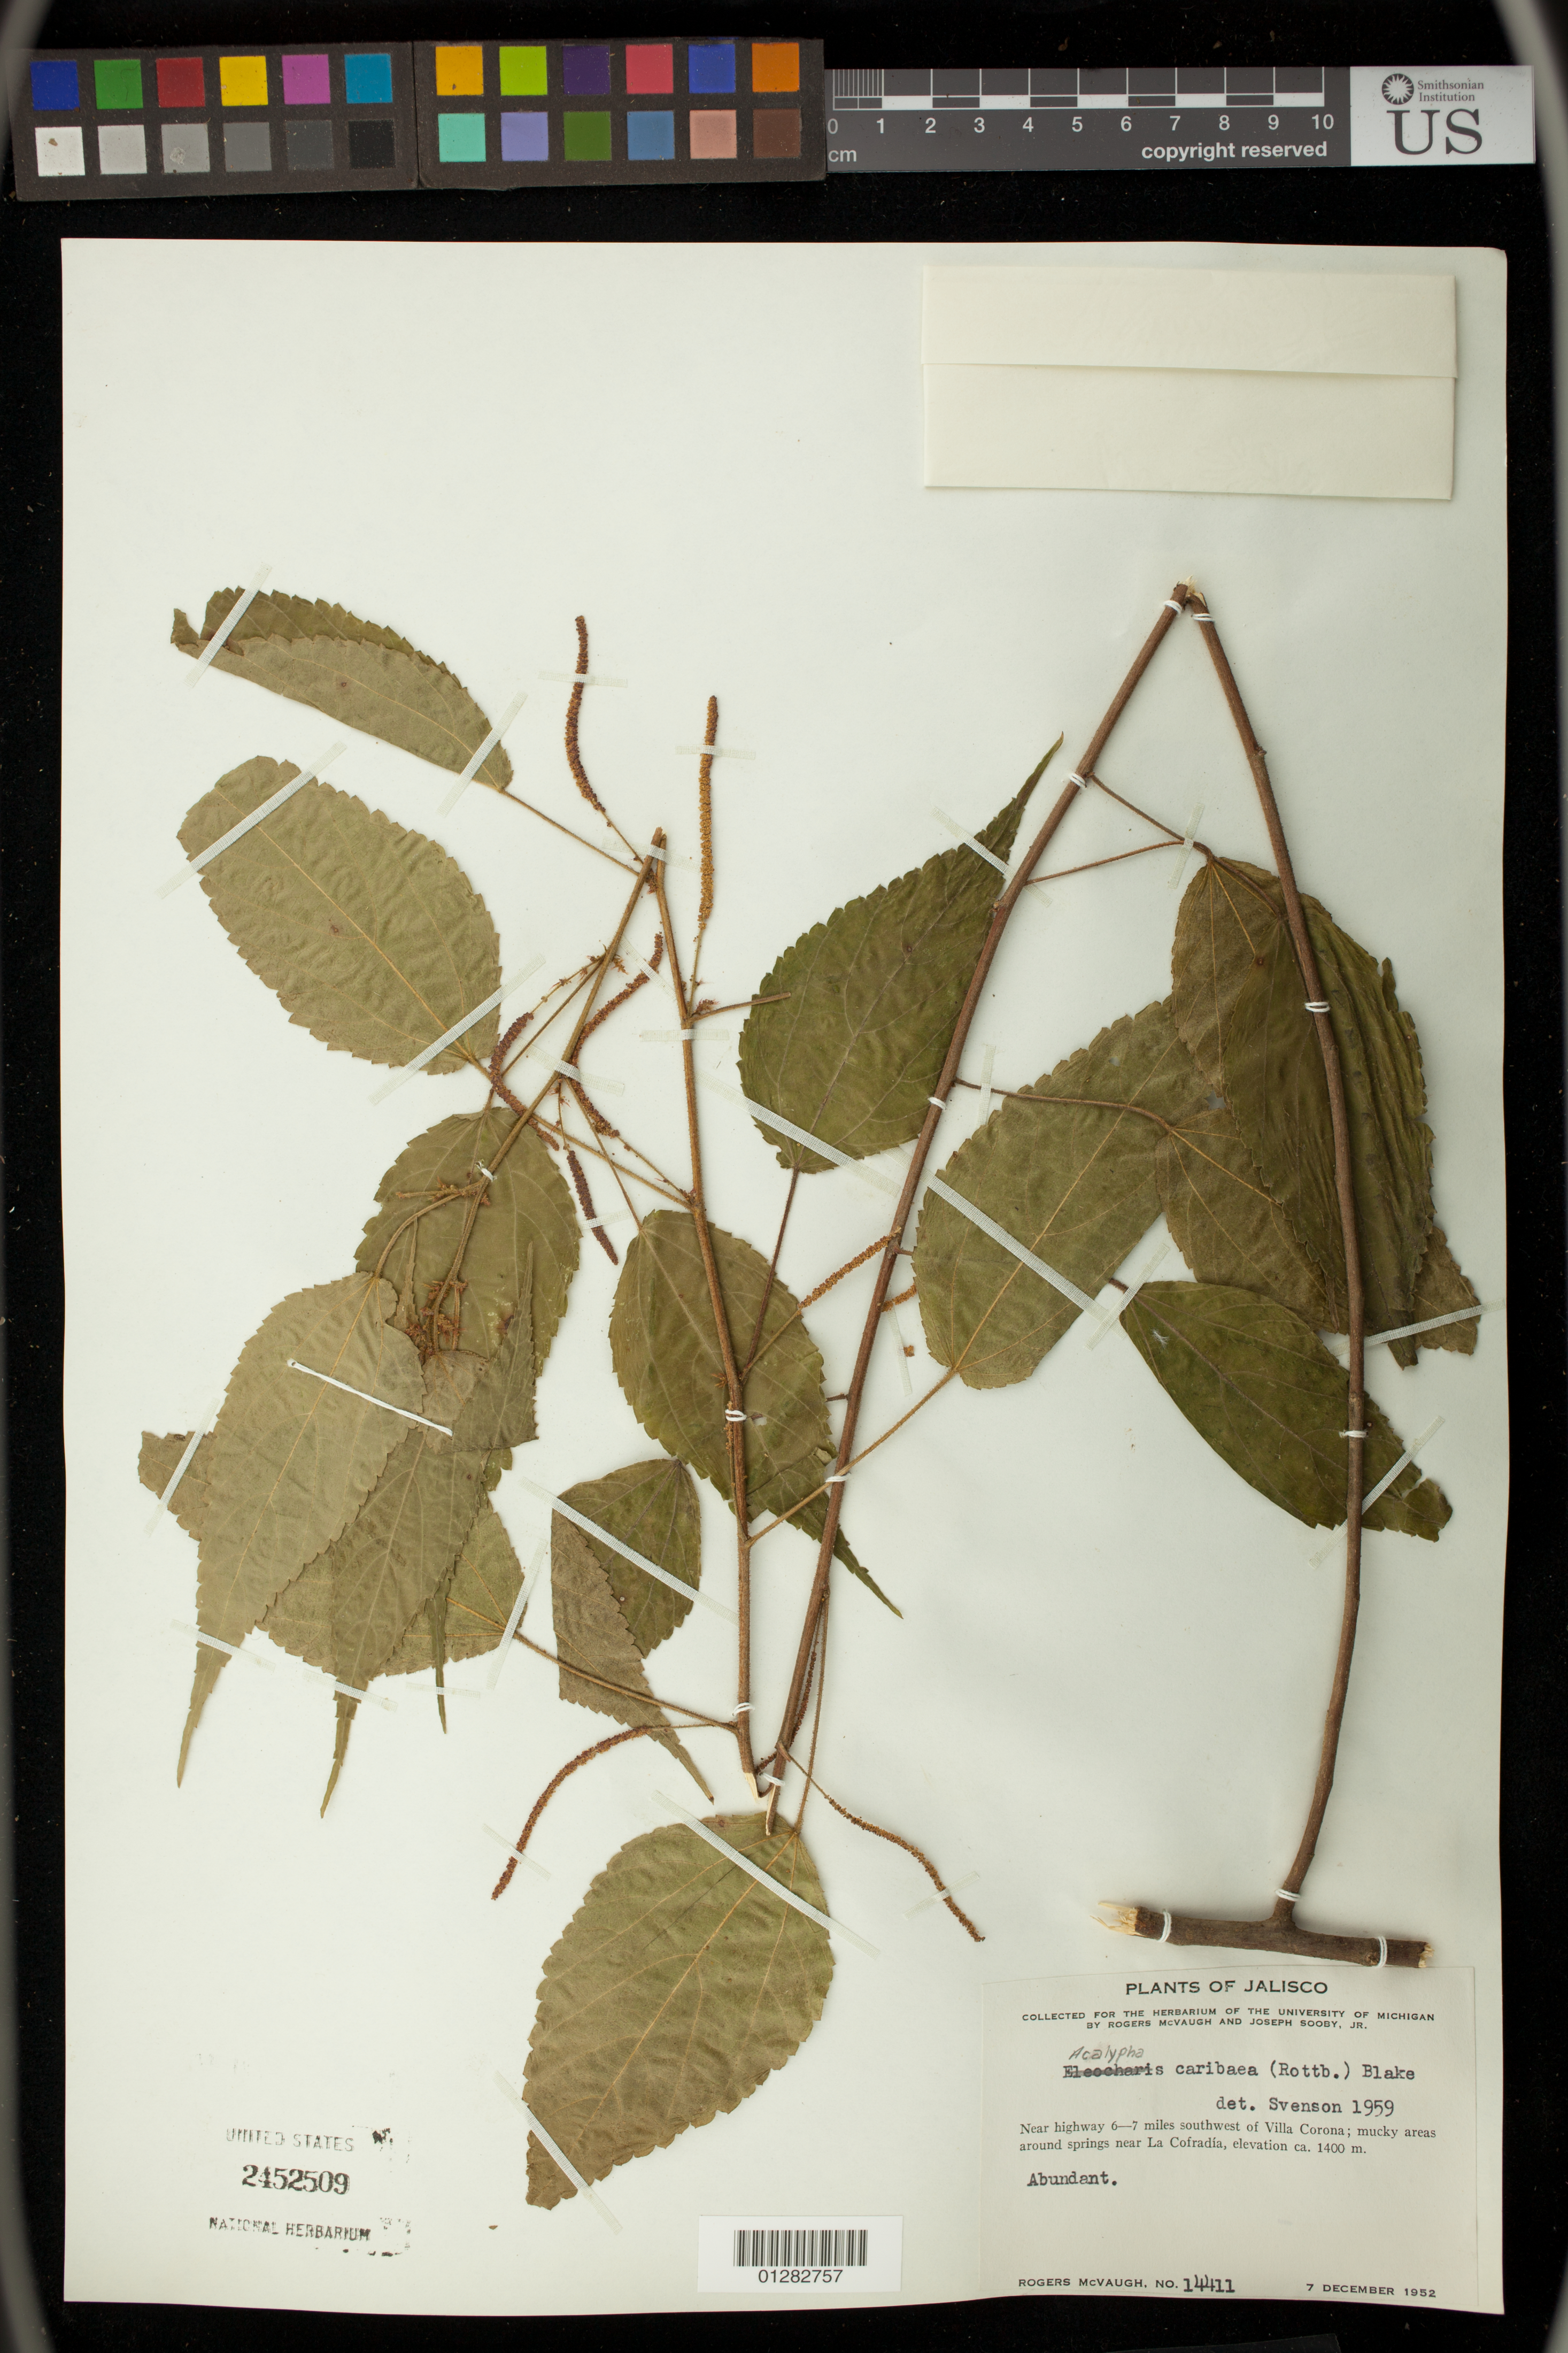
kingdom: Plantae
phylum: Tracheophyta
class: Magnoliopsida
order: Malpighiales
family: Euphorbiaceae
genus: Acalypha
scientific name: Acalypha sp.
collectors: R. McVaugh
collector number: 14411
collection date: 1952-12-07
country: Mexico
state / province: Jalisco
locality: Near Highway, 6-7 miles southwest of Villa Corona, around springs near La Cofradia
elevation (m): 427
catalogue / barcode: US 2452509